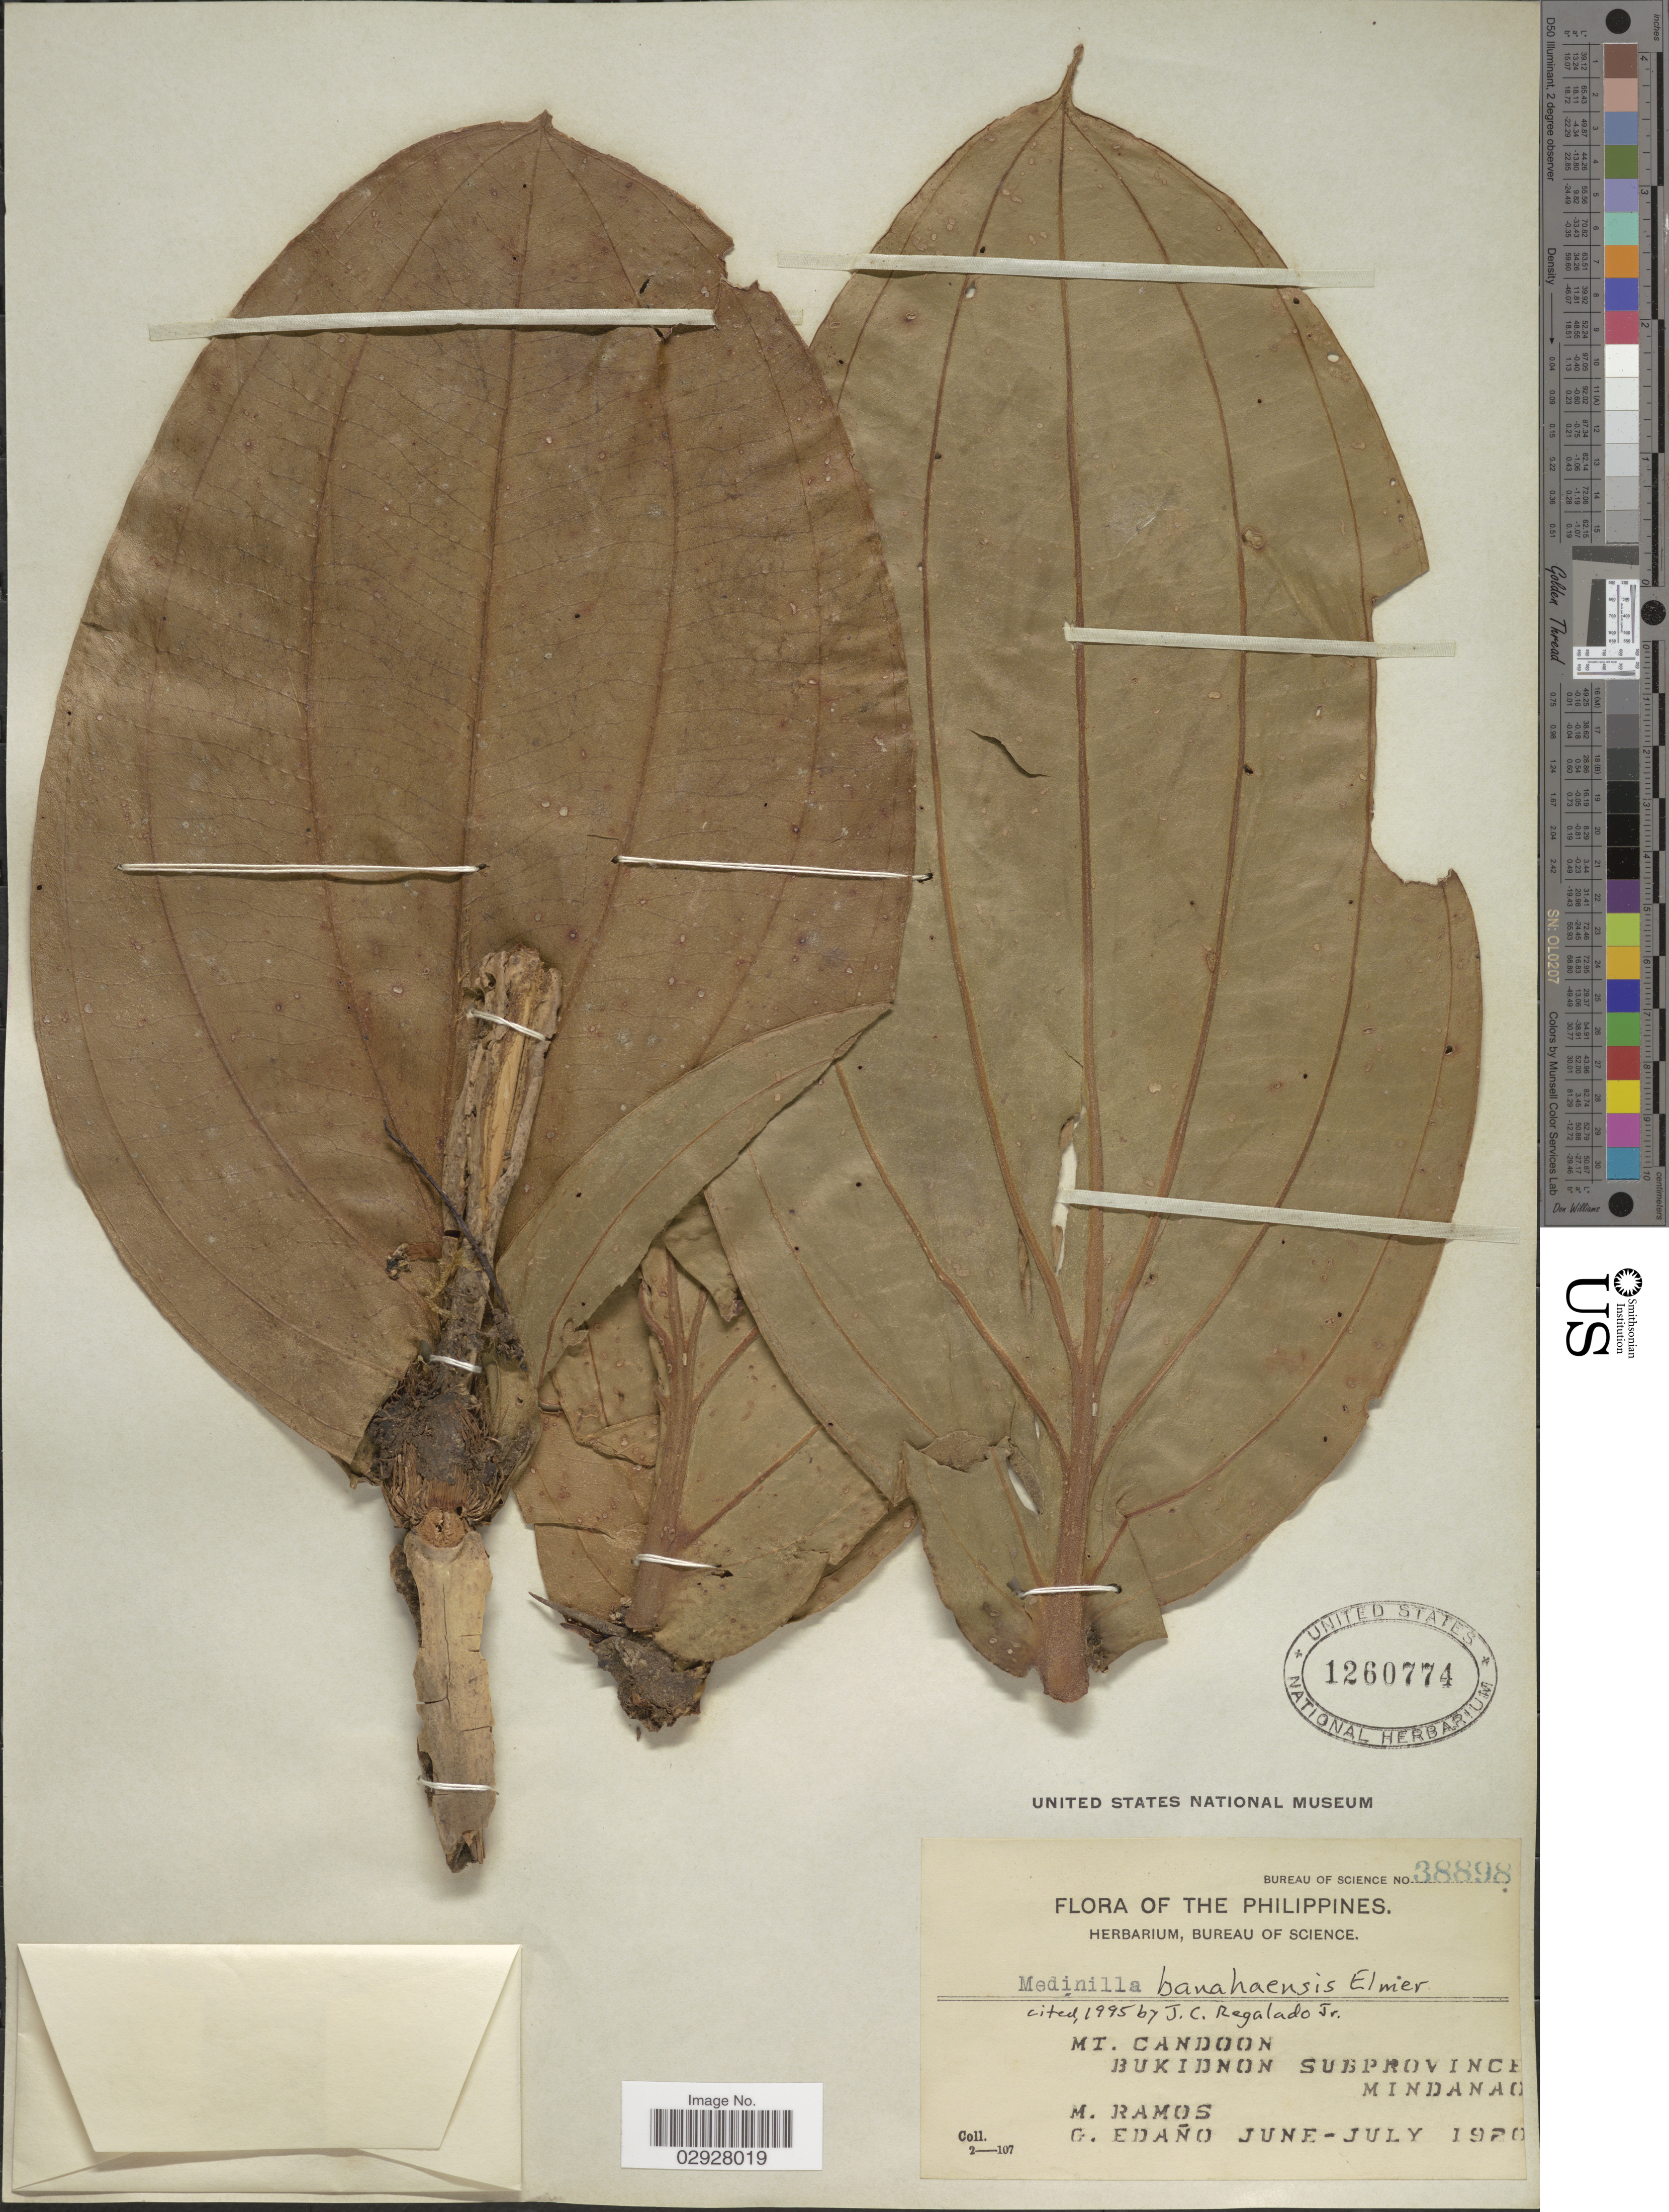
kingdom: Plantae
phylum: Tracheophyta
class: Magnoliopsida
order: Myrtales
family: Melastomataceae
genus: Medinilla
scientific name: Medinilla banahaensis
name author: Elmer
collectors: M. Ramos & G. Edaño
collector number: Bureau of Science 38898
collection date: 1920-06/1920-07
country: Philippines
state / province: Northern Mindanao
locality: Mt. Candoon, Bukidnon Subprovince, Mindanao.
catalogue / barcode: US 1260774